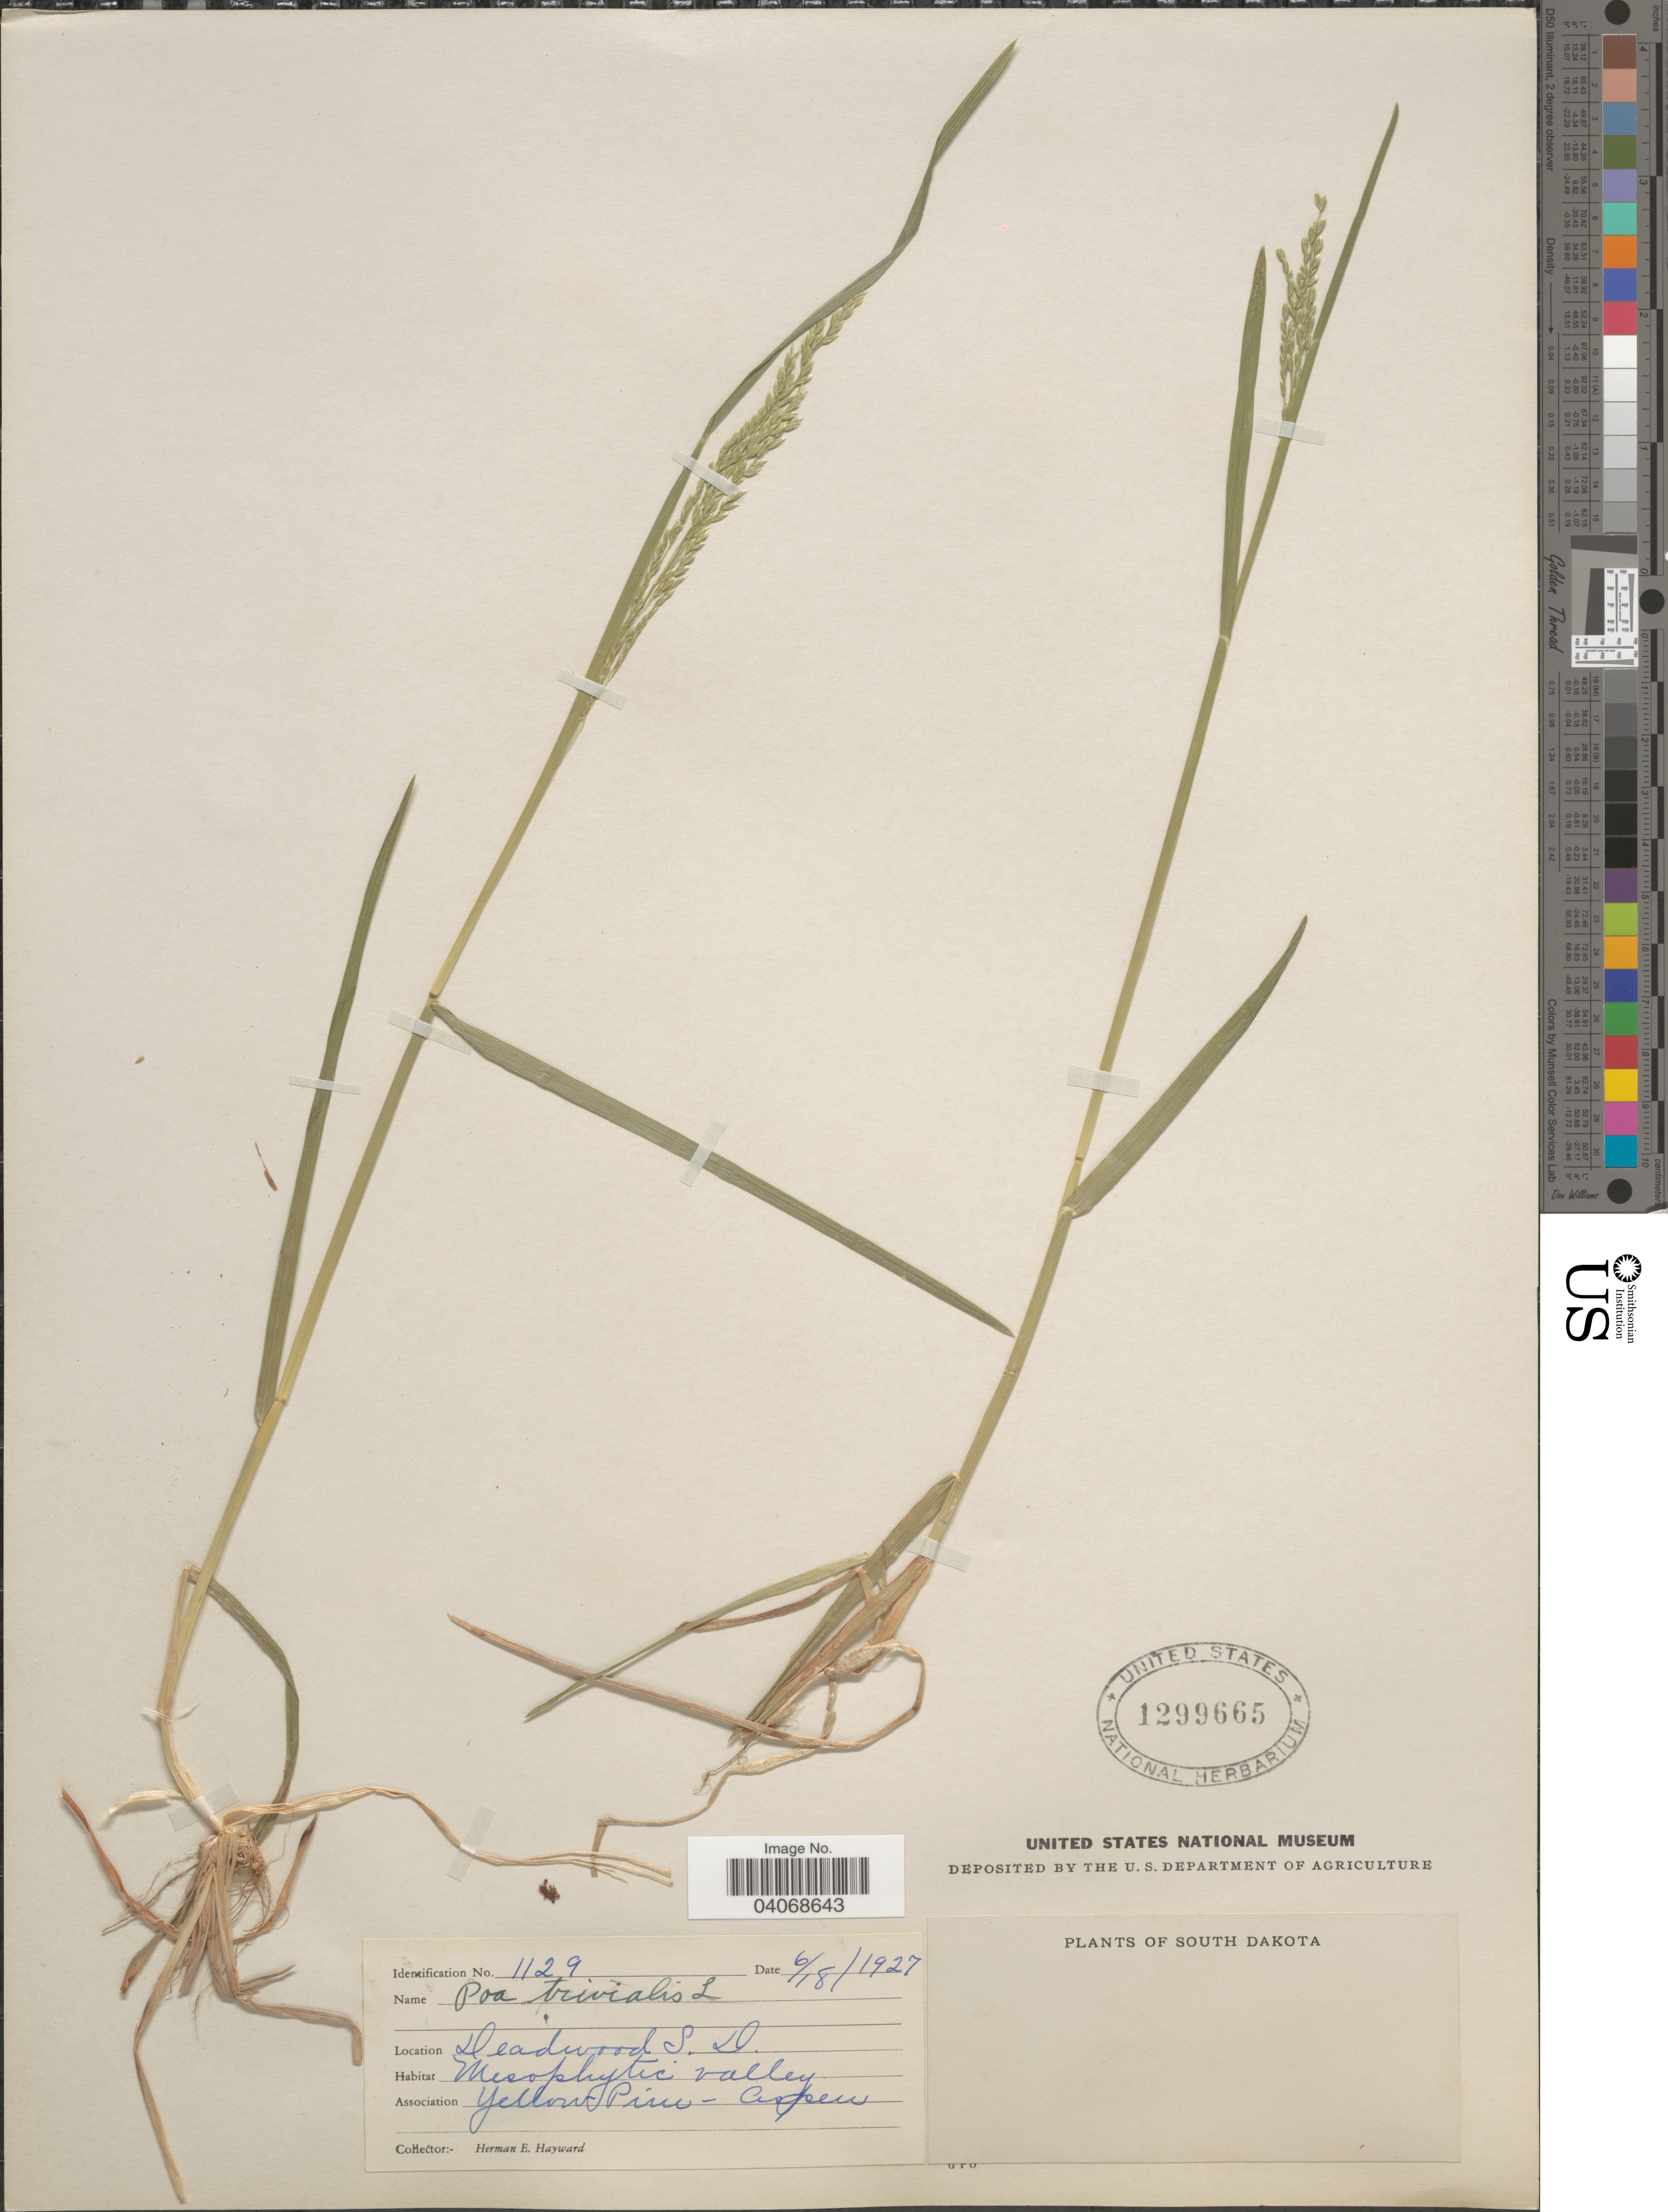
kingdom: Plantae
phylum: Tracheophyta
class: Liliopsida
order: Poales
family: Poaceae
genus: Poa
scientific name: Poa trivialis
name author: L.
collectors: H. Hayward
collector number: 1129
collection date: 1927-06-18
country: United States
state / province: South Dakota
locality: Deadwood. Mesophytic valley. Yellow Pine - Aspen.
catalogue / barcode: US 1299665